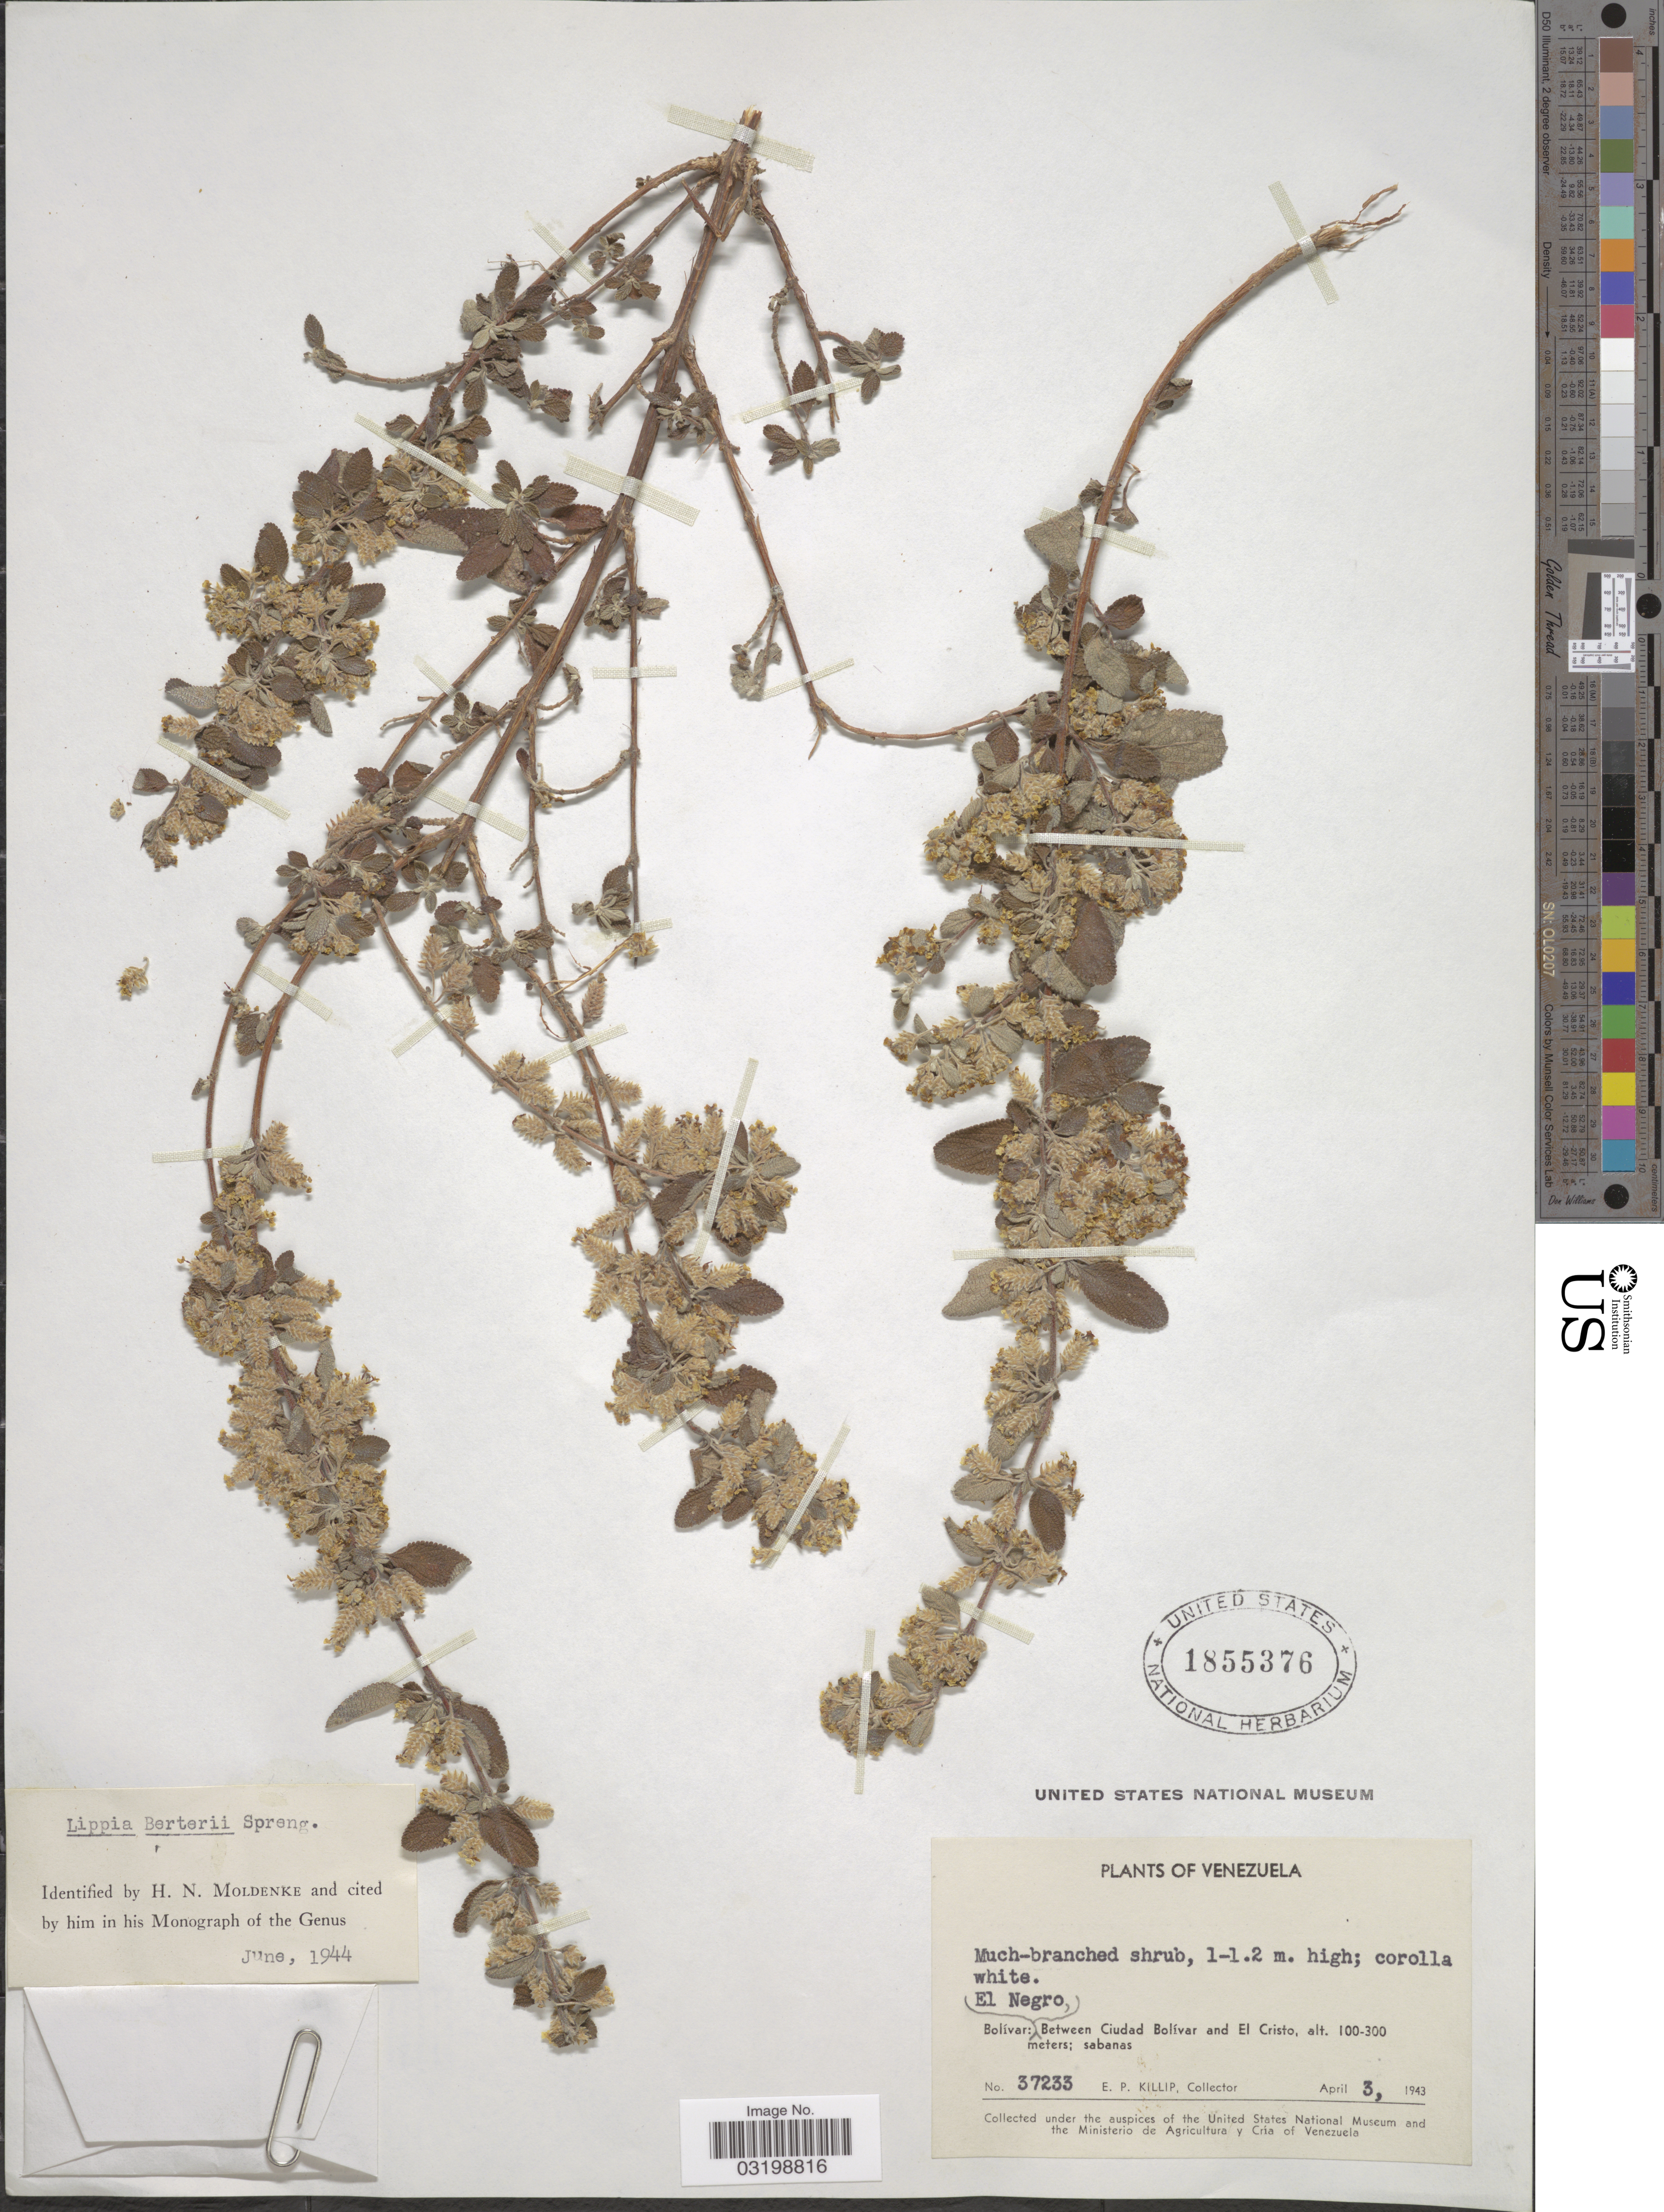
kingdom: Plantae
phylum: Tracheophyta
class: Magnoliopsida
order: Lamiales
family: Verbenaceae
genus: Lippia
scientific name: Lippia berteroi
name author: Spreng.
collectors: E. P. Killip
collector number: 37233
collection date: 1943-04-03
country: Venezuela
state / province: Bolivar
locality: El Negro. Between Ciudad Bolívar and El Cristo.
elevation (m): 100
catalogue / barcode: US 1855376